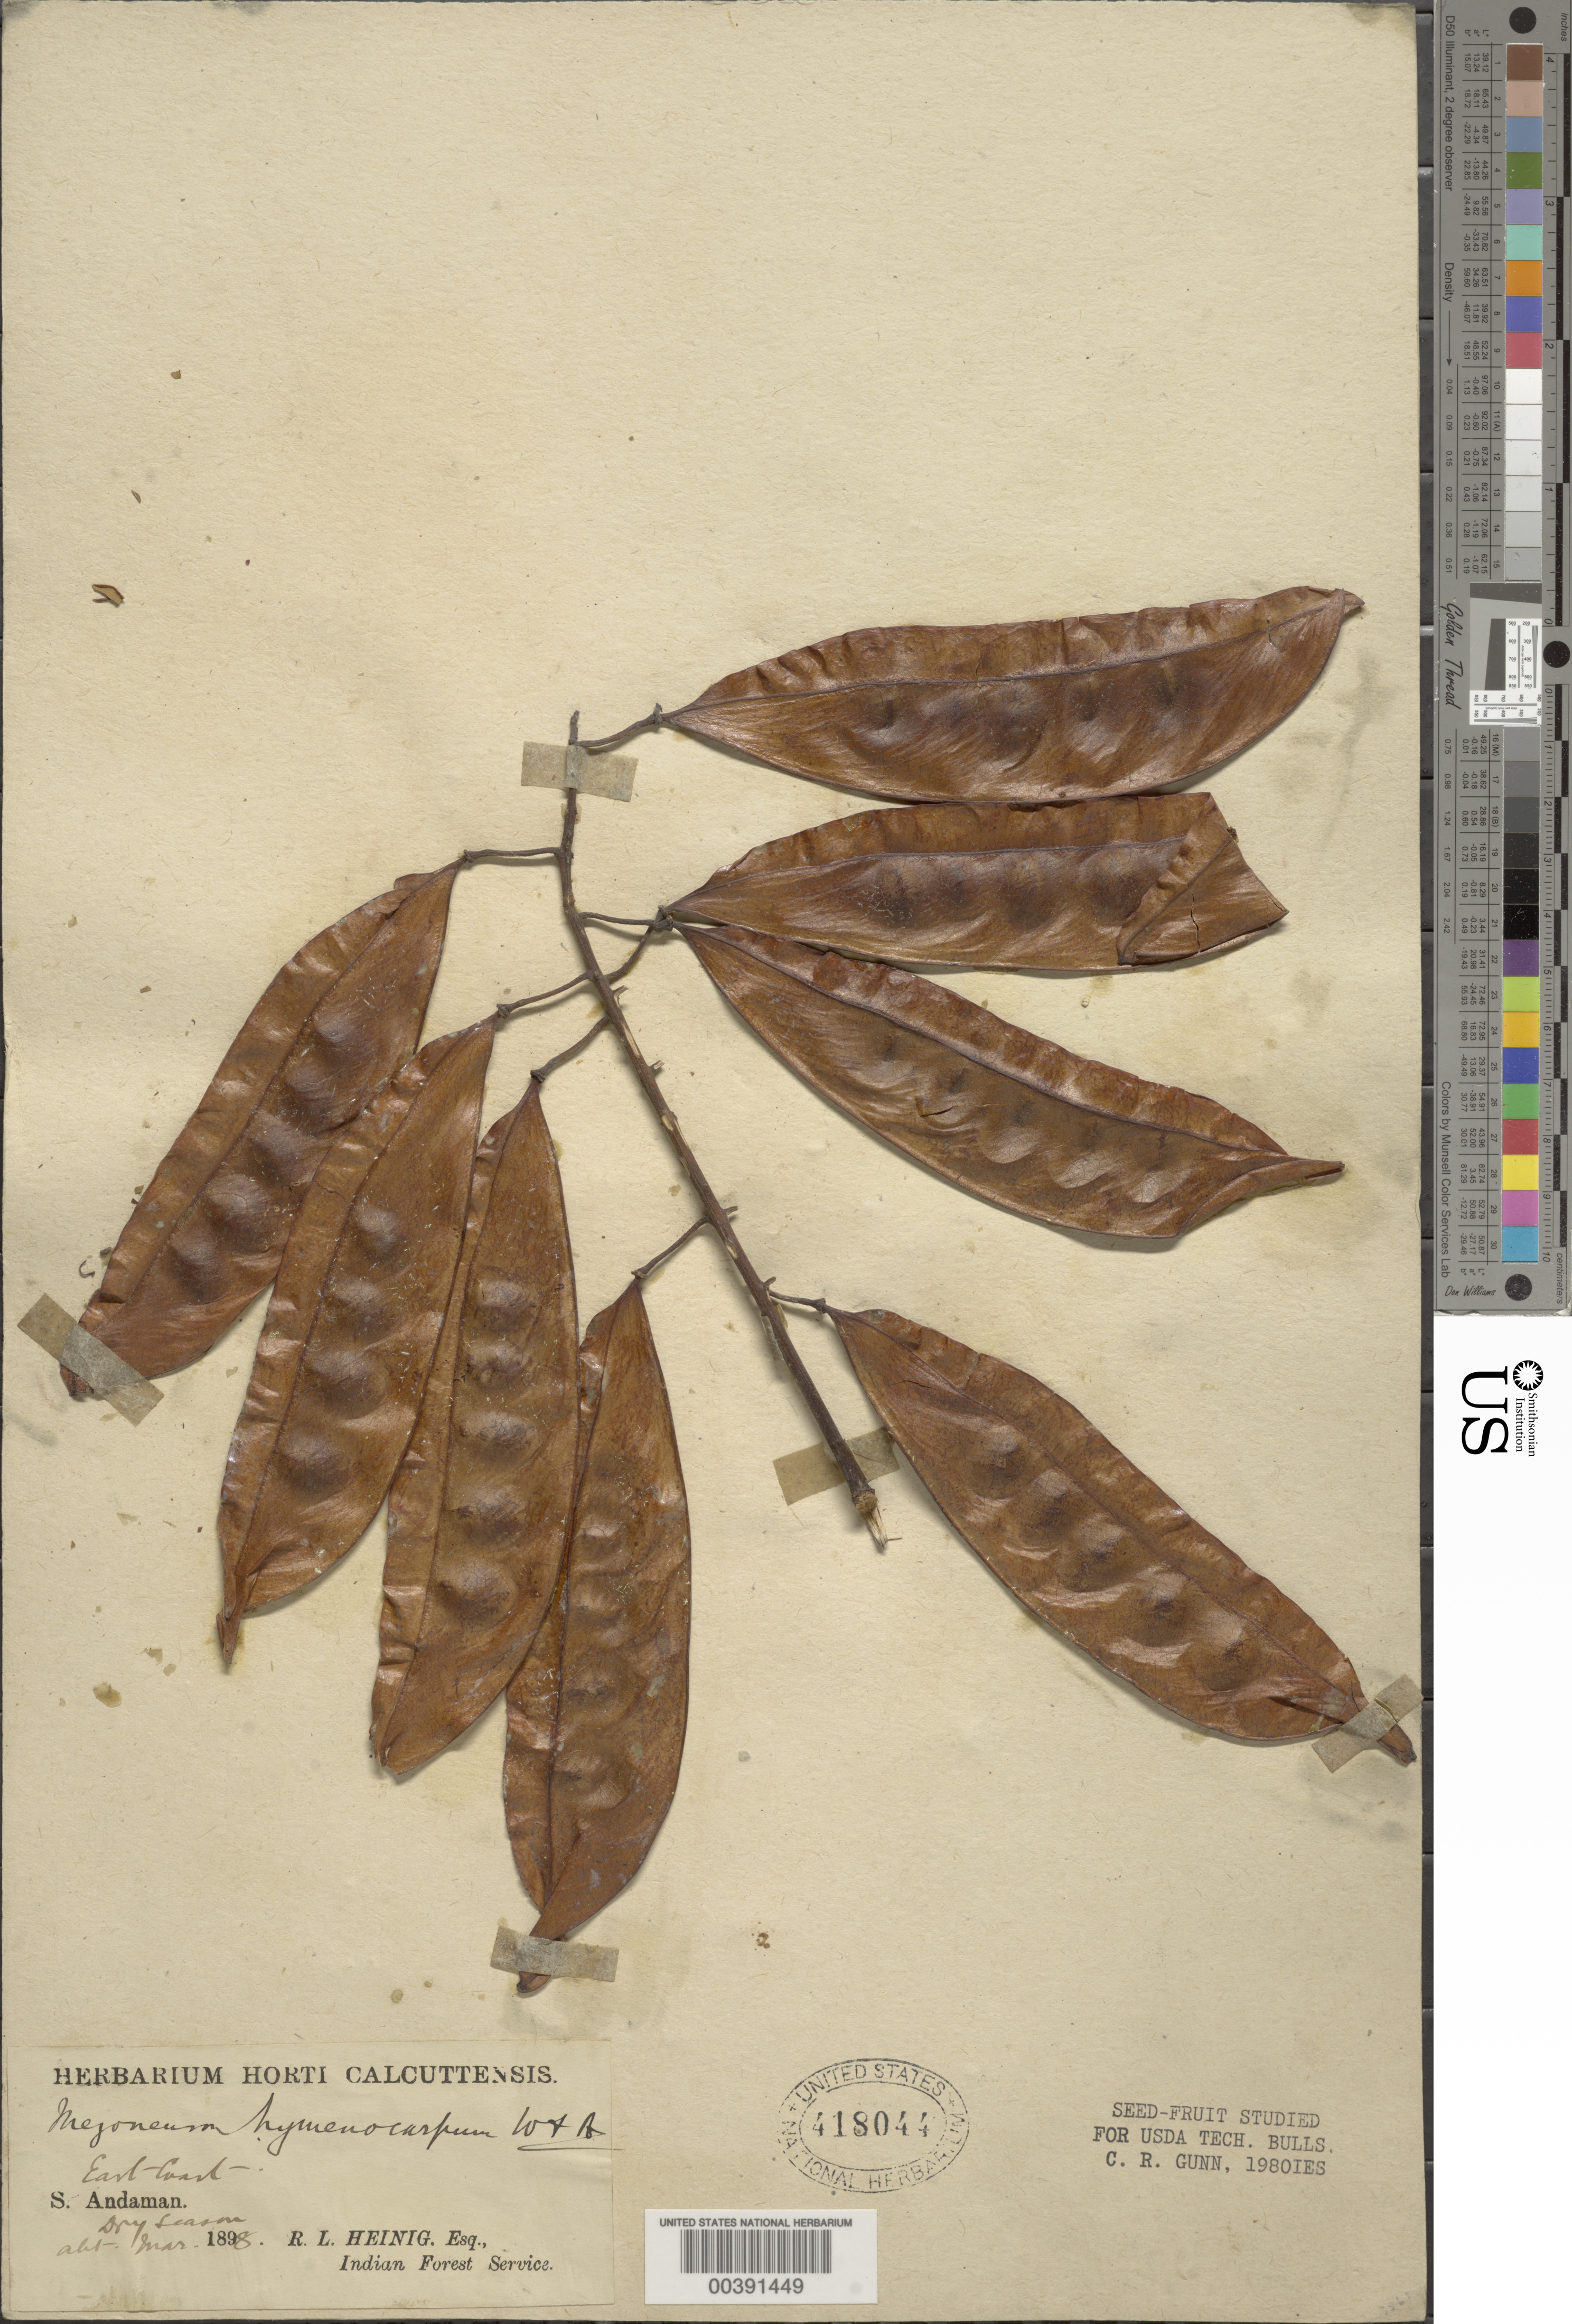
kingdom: Plantae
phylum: Tracheophyta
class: Magnoliopsida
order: Fabales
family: Fabaceae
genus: Mezoneuron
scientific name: Mezoneuron hymenocarpum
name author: Wight & Arn. ex Prain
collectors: R. Heinig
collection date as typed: Mar 1898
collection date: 1898-03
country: India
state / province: Andaman and Nicobar Islands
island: South Andaman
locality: East coast of island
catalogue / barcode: US 418044